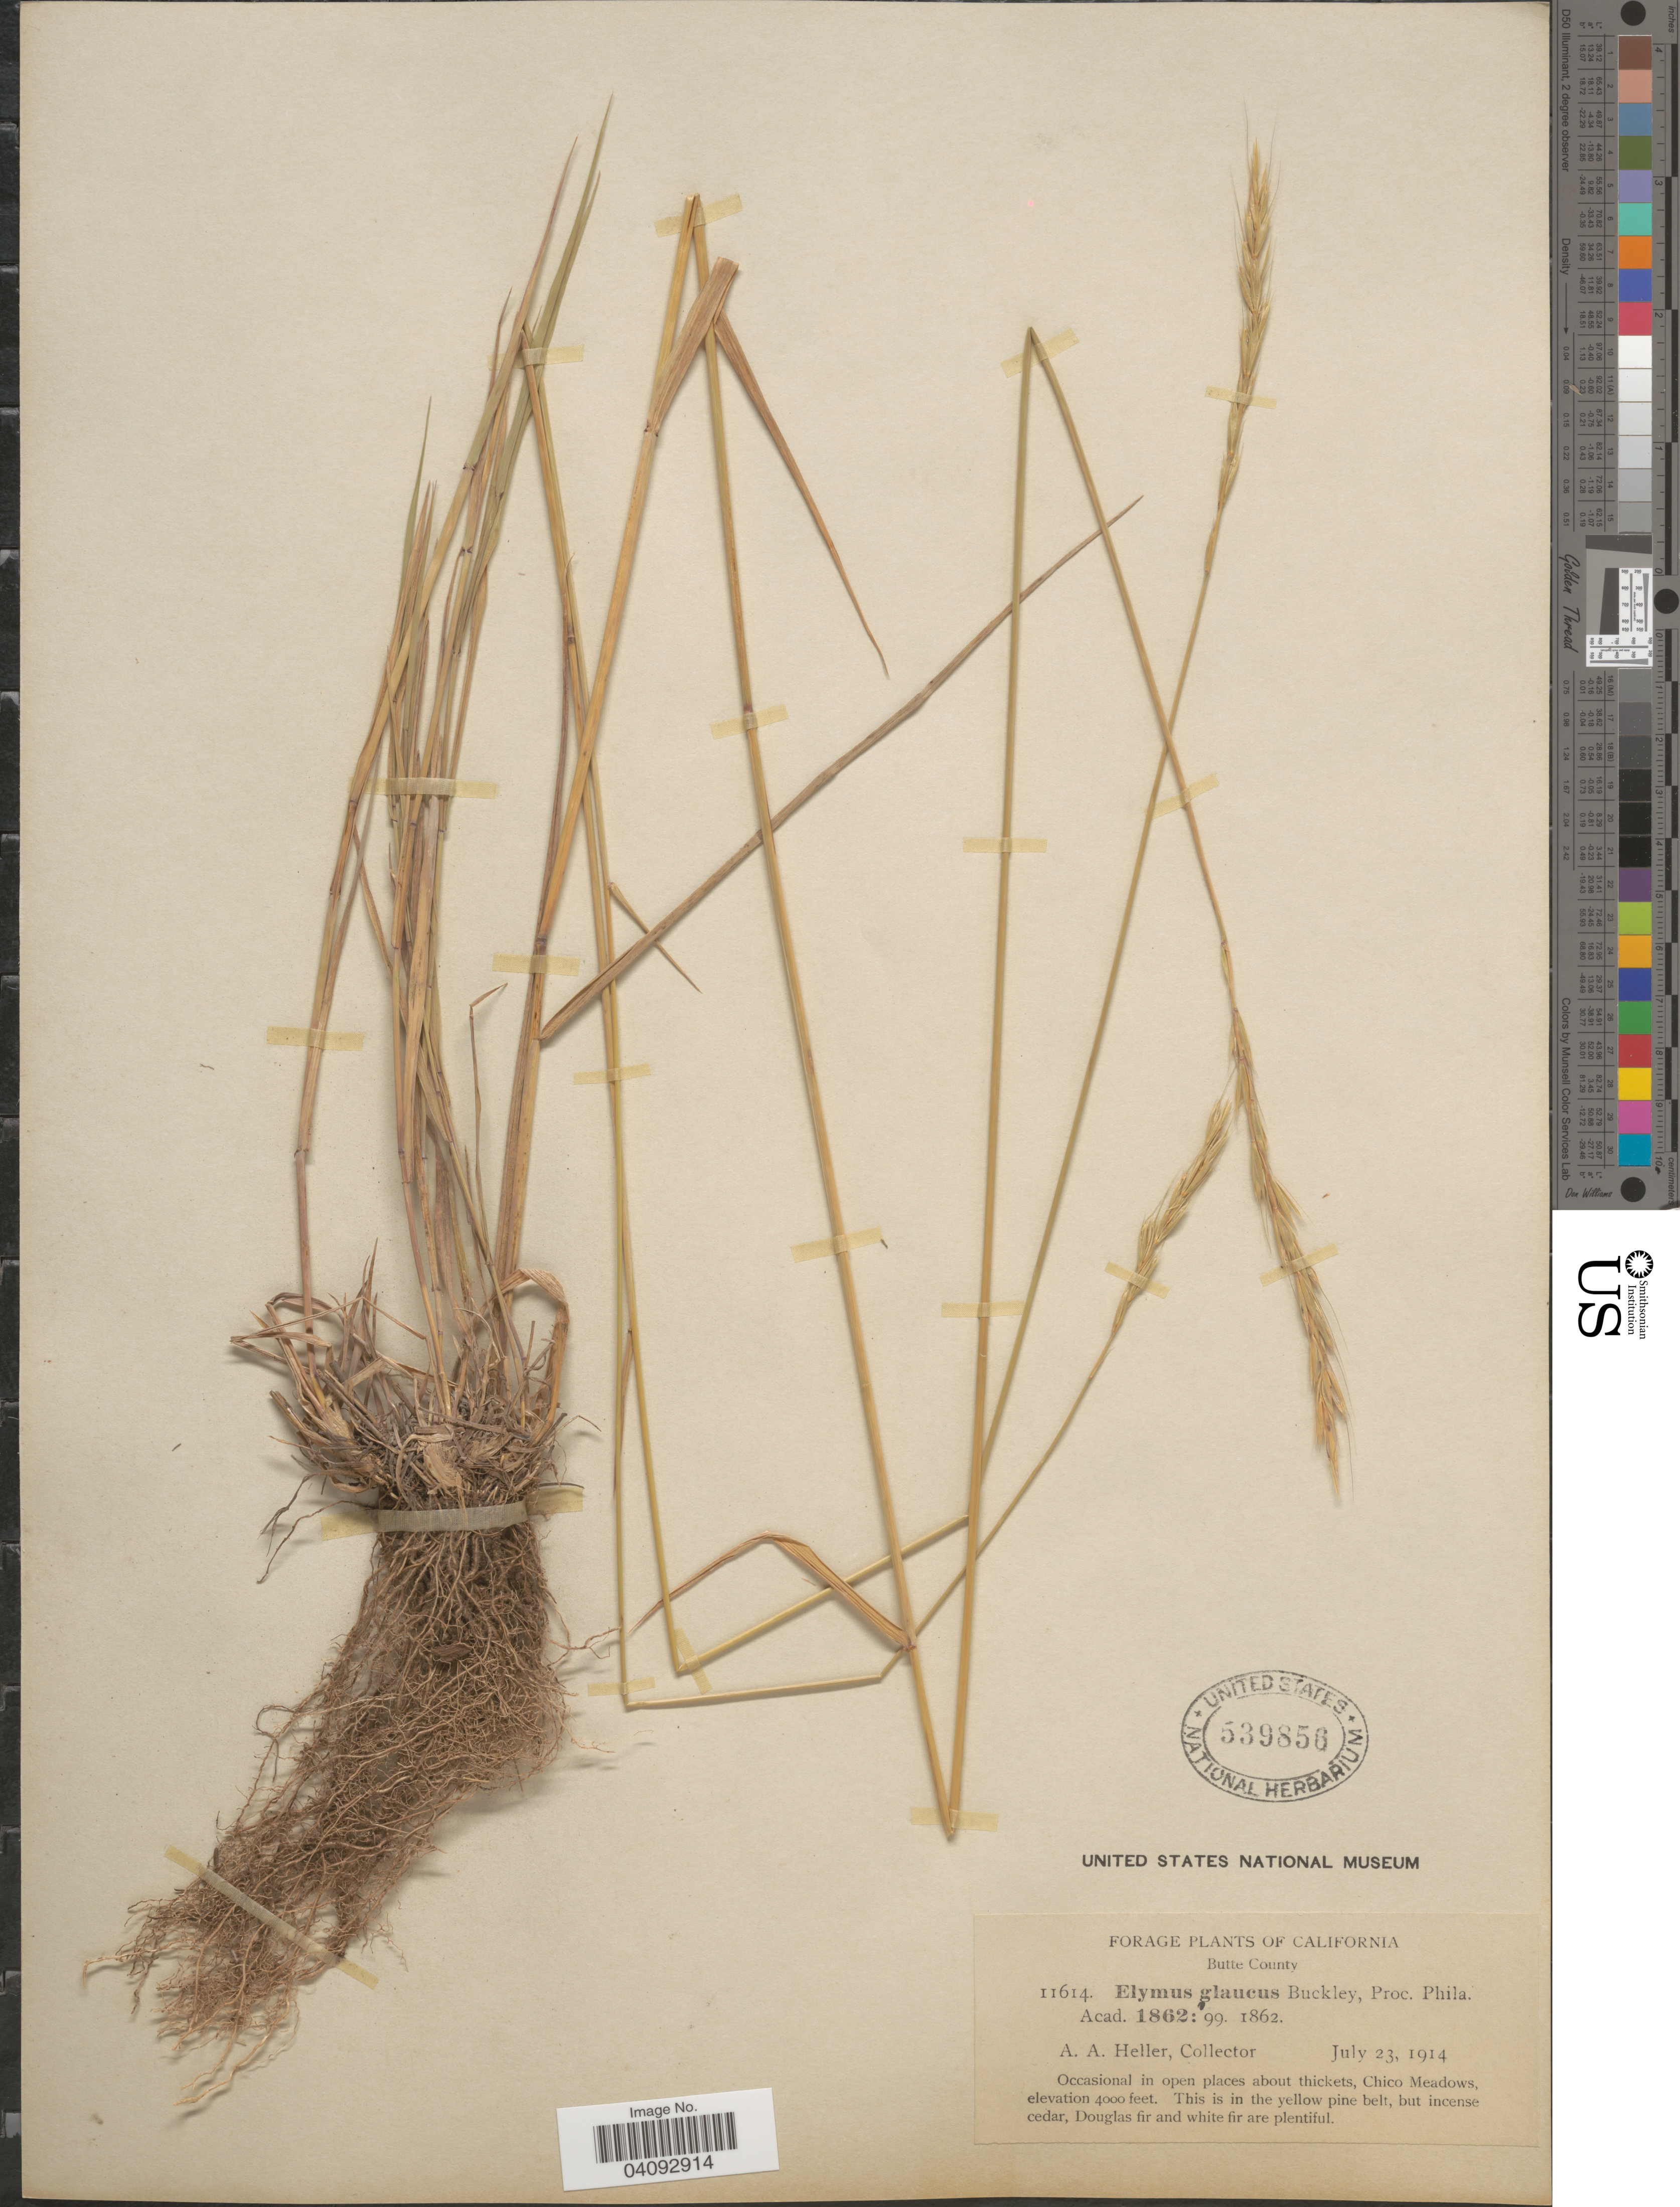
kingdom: Plantae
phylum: Tracheophyta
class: Liliopsida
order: Poales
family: Poaceae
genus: Elymus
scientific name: Elymus glaucus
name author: Buckley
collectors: A. A. Heller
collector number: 11614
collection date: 1914-07-23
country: United States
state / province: California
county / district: Butte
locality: Butte County. Occasional in open places about thickets, Chico Meadows.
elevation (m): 1219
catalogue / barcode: US 539856